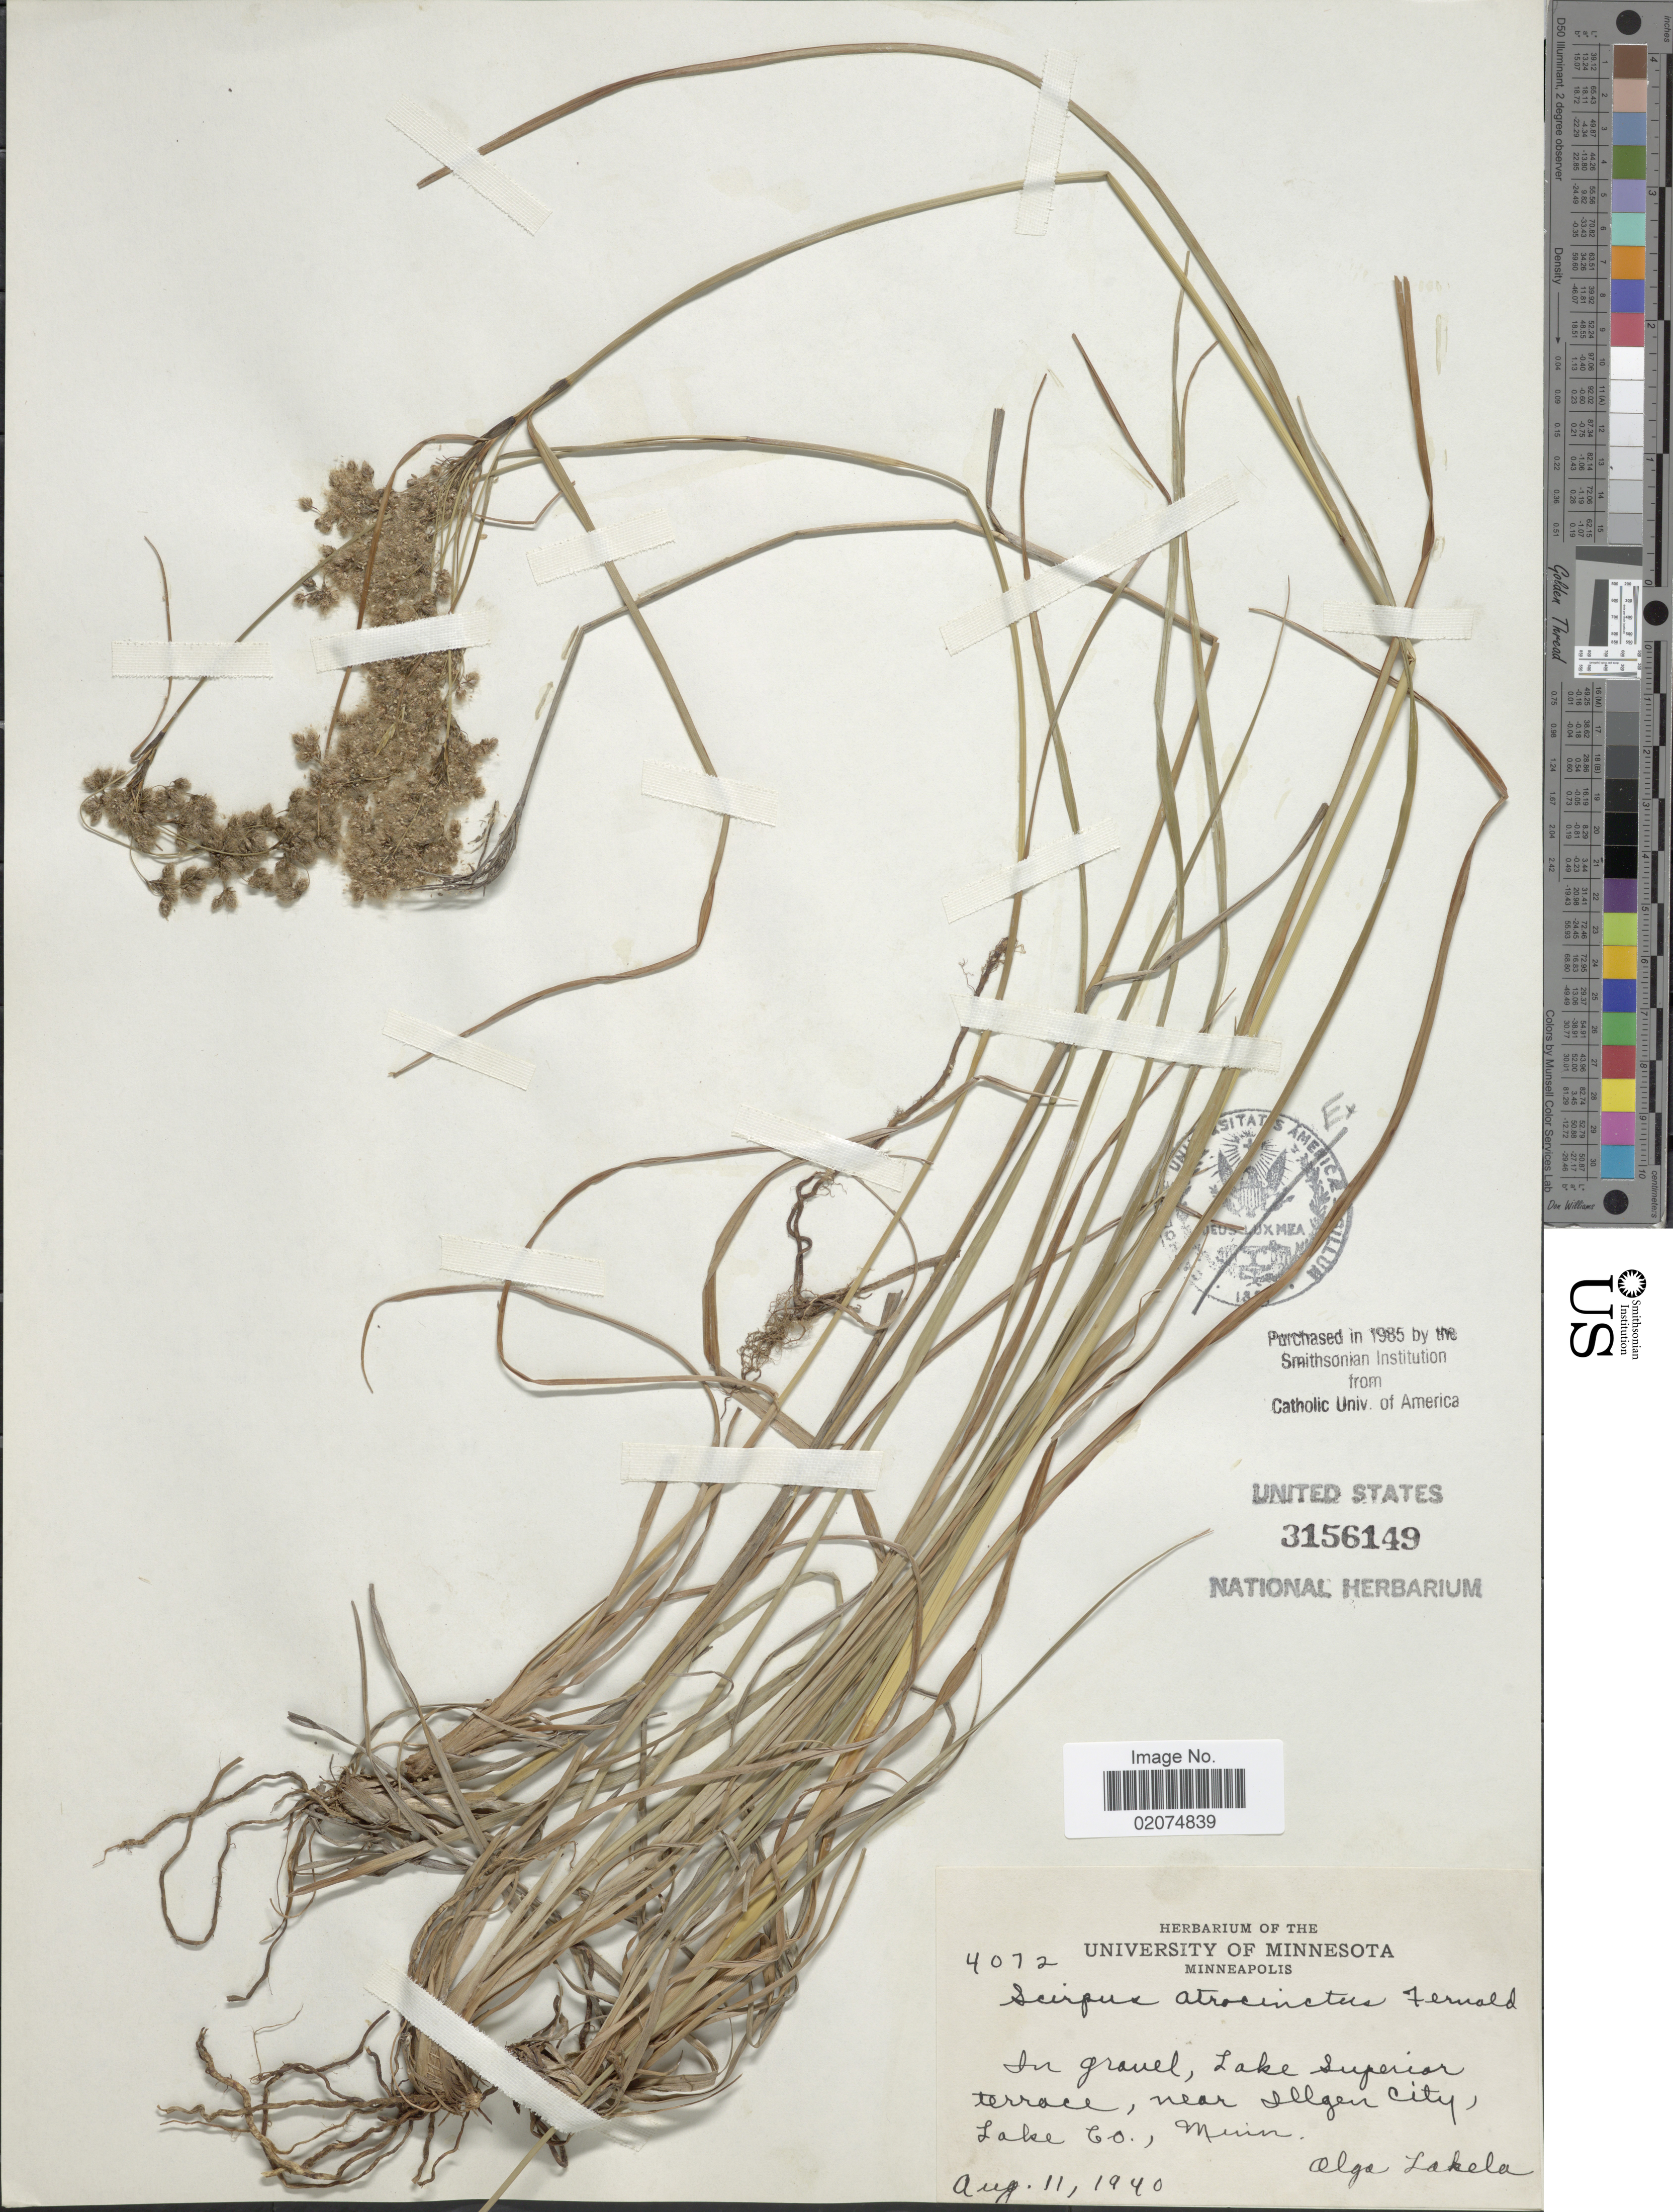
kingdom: Plantae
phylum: Tracheophyta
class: Liliopsida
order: Poales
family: Cyperaceae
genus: Scirpus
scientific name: Scirpus atrocinctus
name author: Fernald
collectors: O. K. Lakela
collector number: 4072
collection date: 1940-08-11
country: United States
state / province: Minnesota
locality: In gravel, Lake Superior terrace, near Illgen City, Lake Co., Minn.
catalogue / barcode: US 3156149